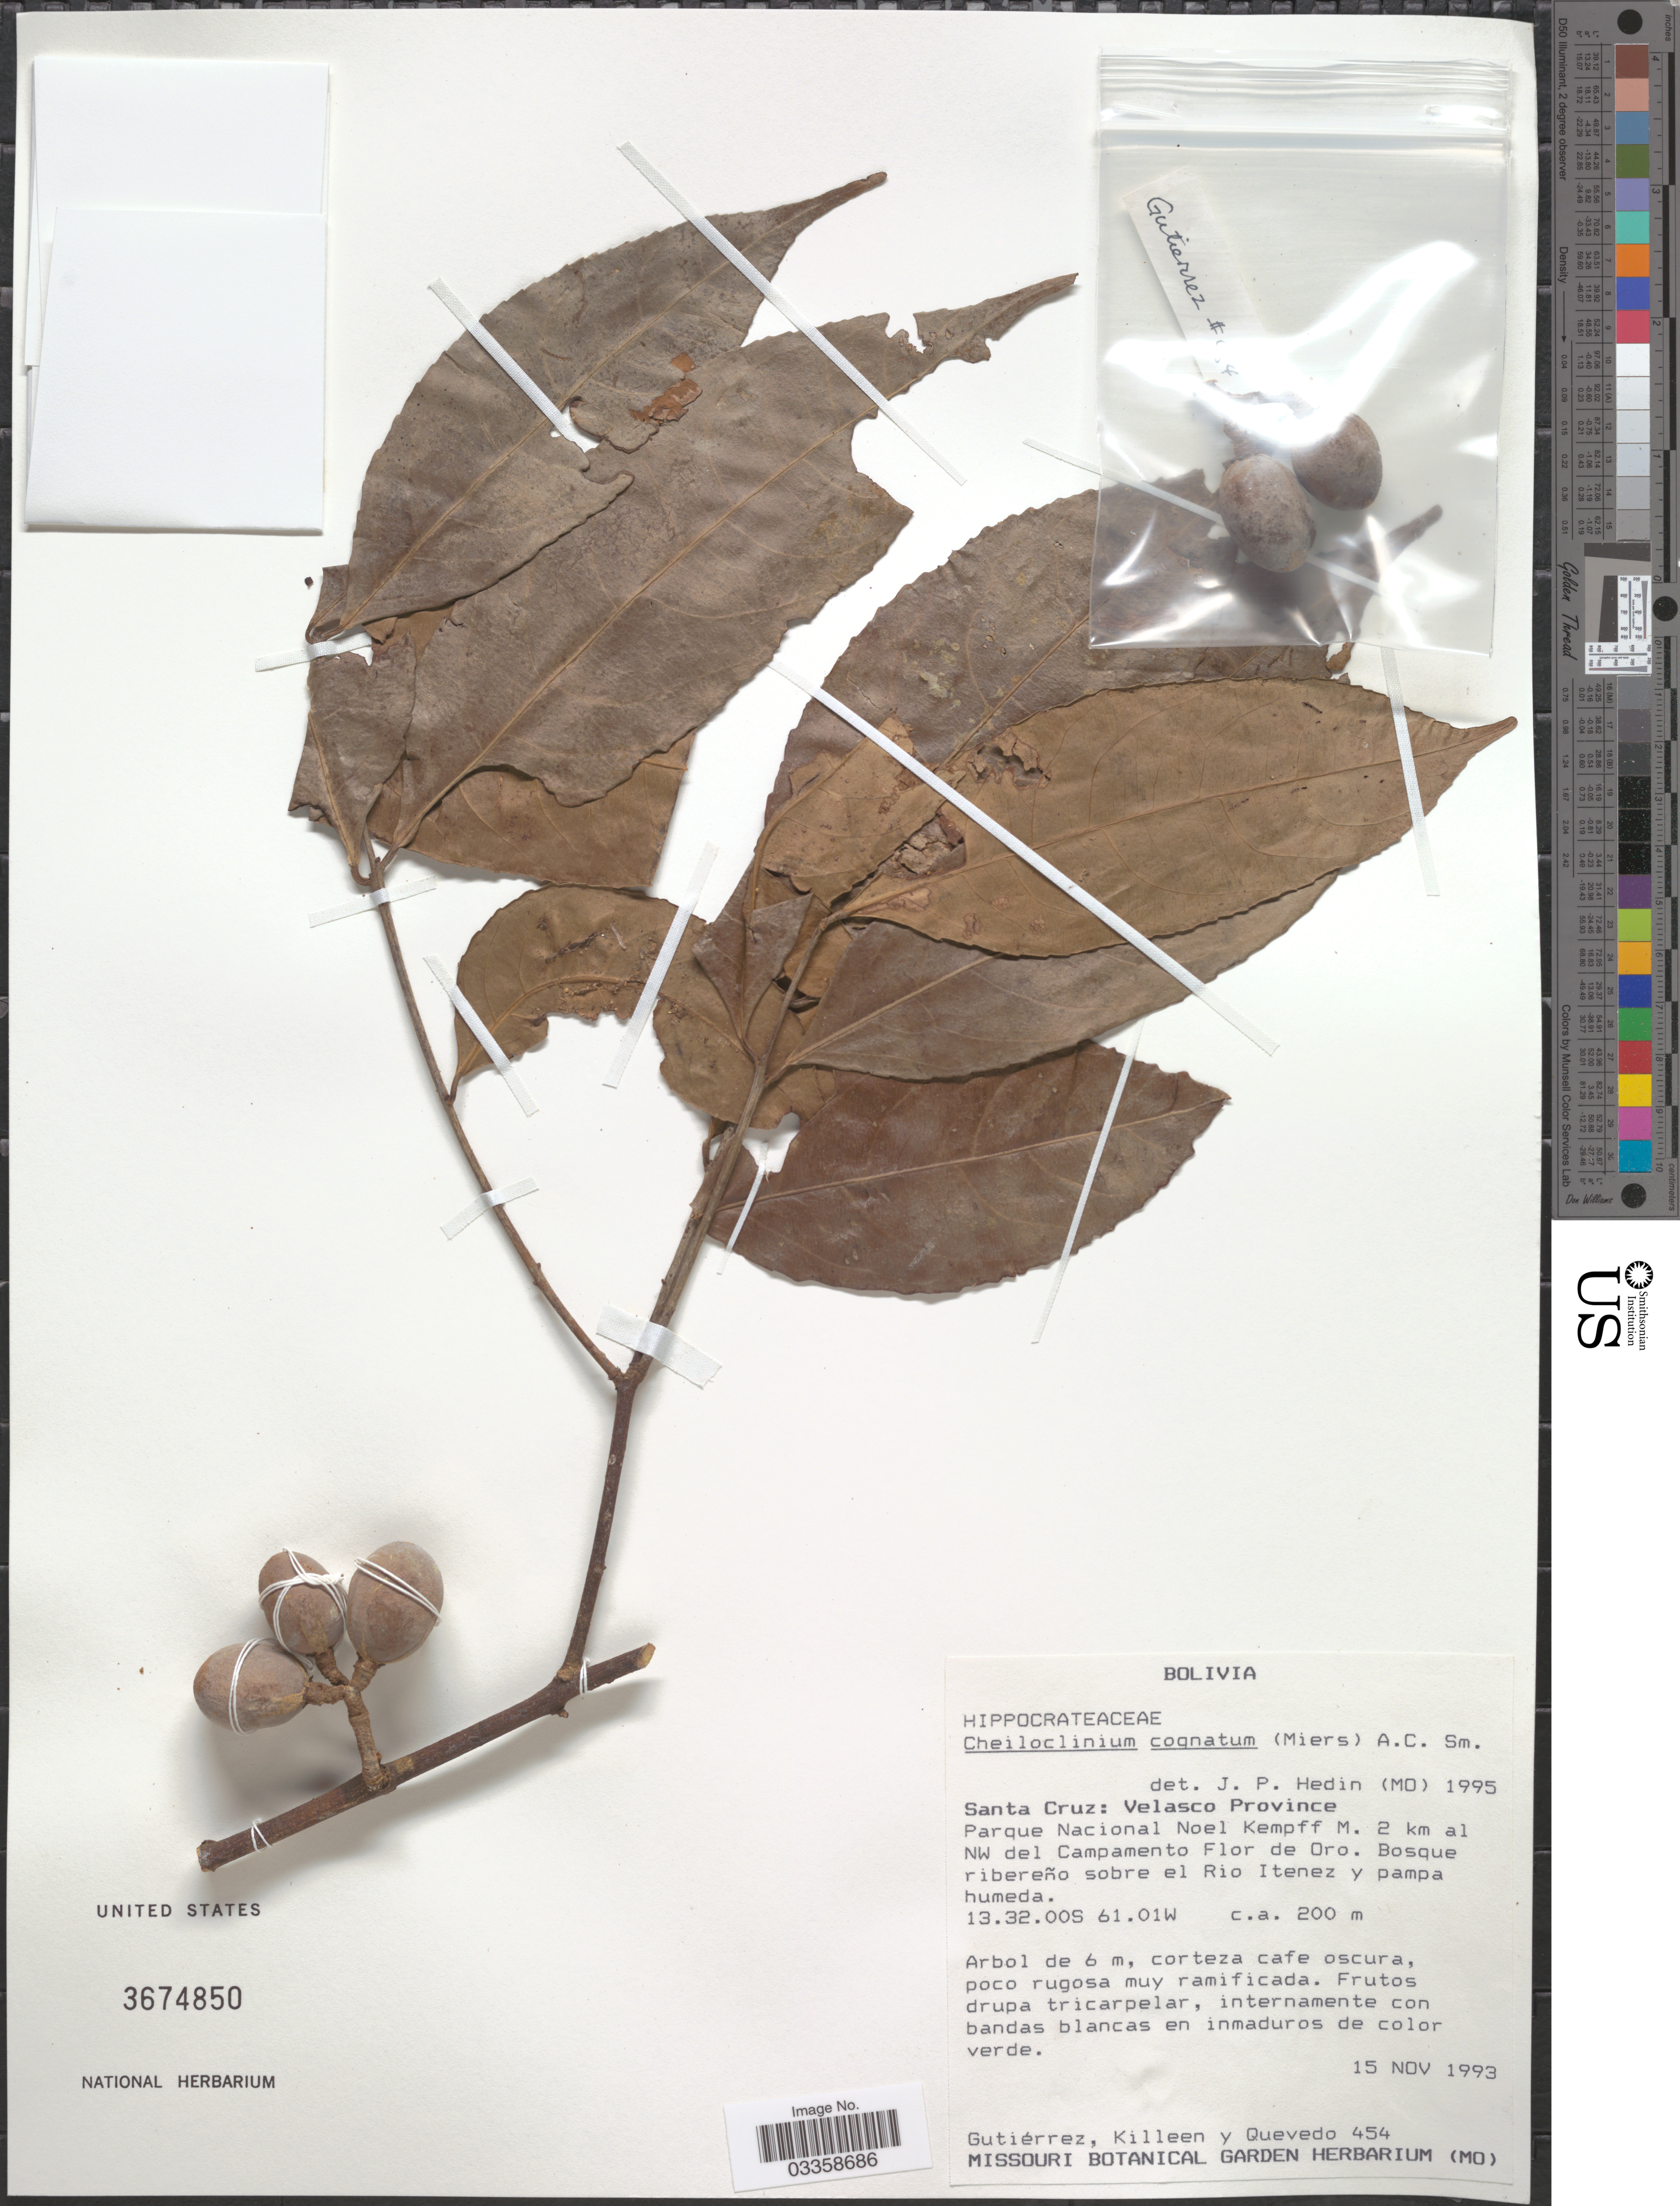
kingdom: Plantae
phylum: Tracheophyta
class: Magnoliopsida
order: Celastrales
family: Celastraceae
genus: Cheiloclinium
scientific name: Cheiloclinium cognatum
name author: (Miers) A.C. Sm.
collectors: -. Gutierrez, Killeen, -- & -- Quevedo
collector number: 454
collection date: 1993-11-15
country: Bolivia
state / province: Santa Cruz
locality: Velasco Province, Parque Nacional Noel Kempff M. 2 km al NW del Campamento Flor de Oro. Bosque ribereño sobre el Rio Itenez y pampa humeda.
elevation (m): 200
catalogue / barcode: US 3674850